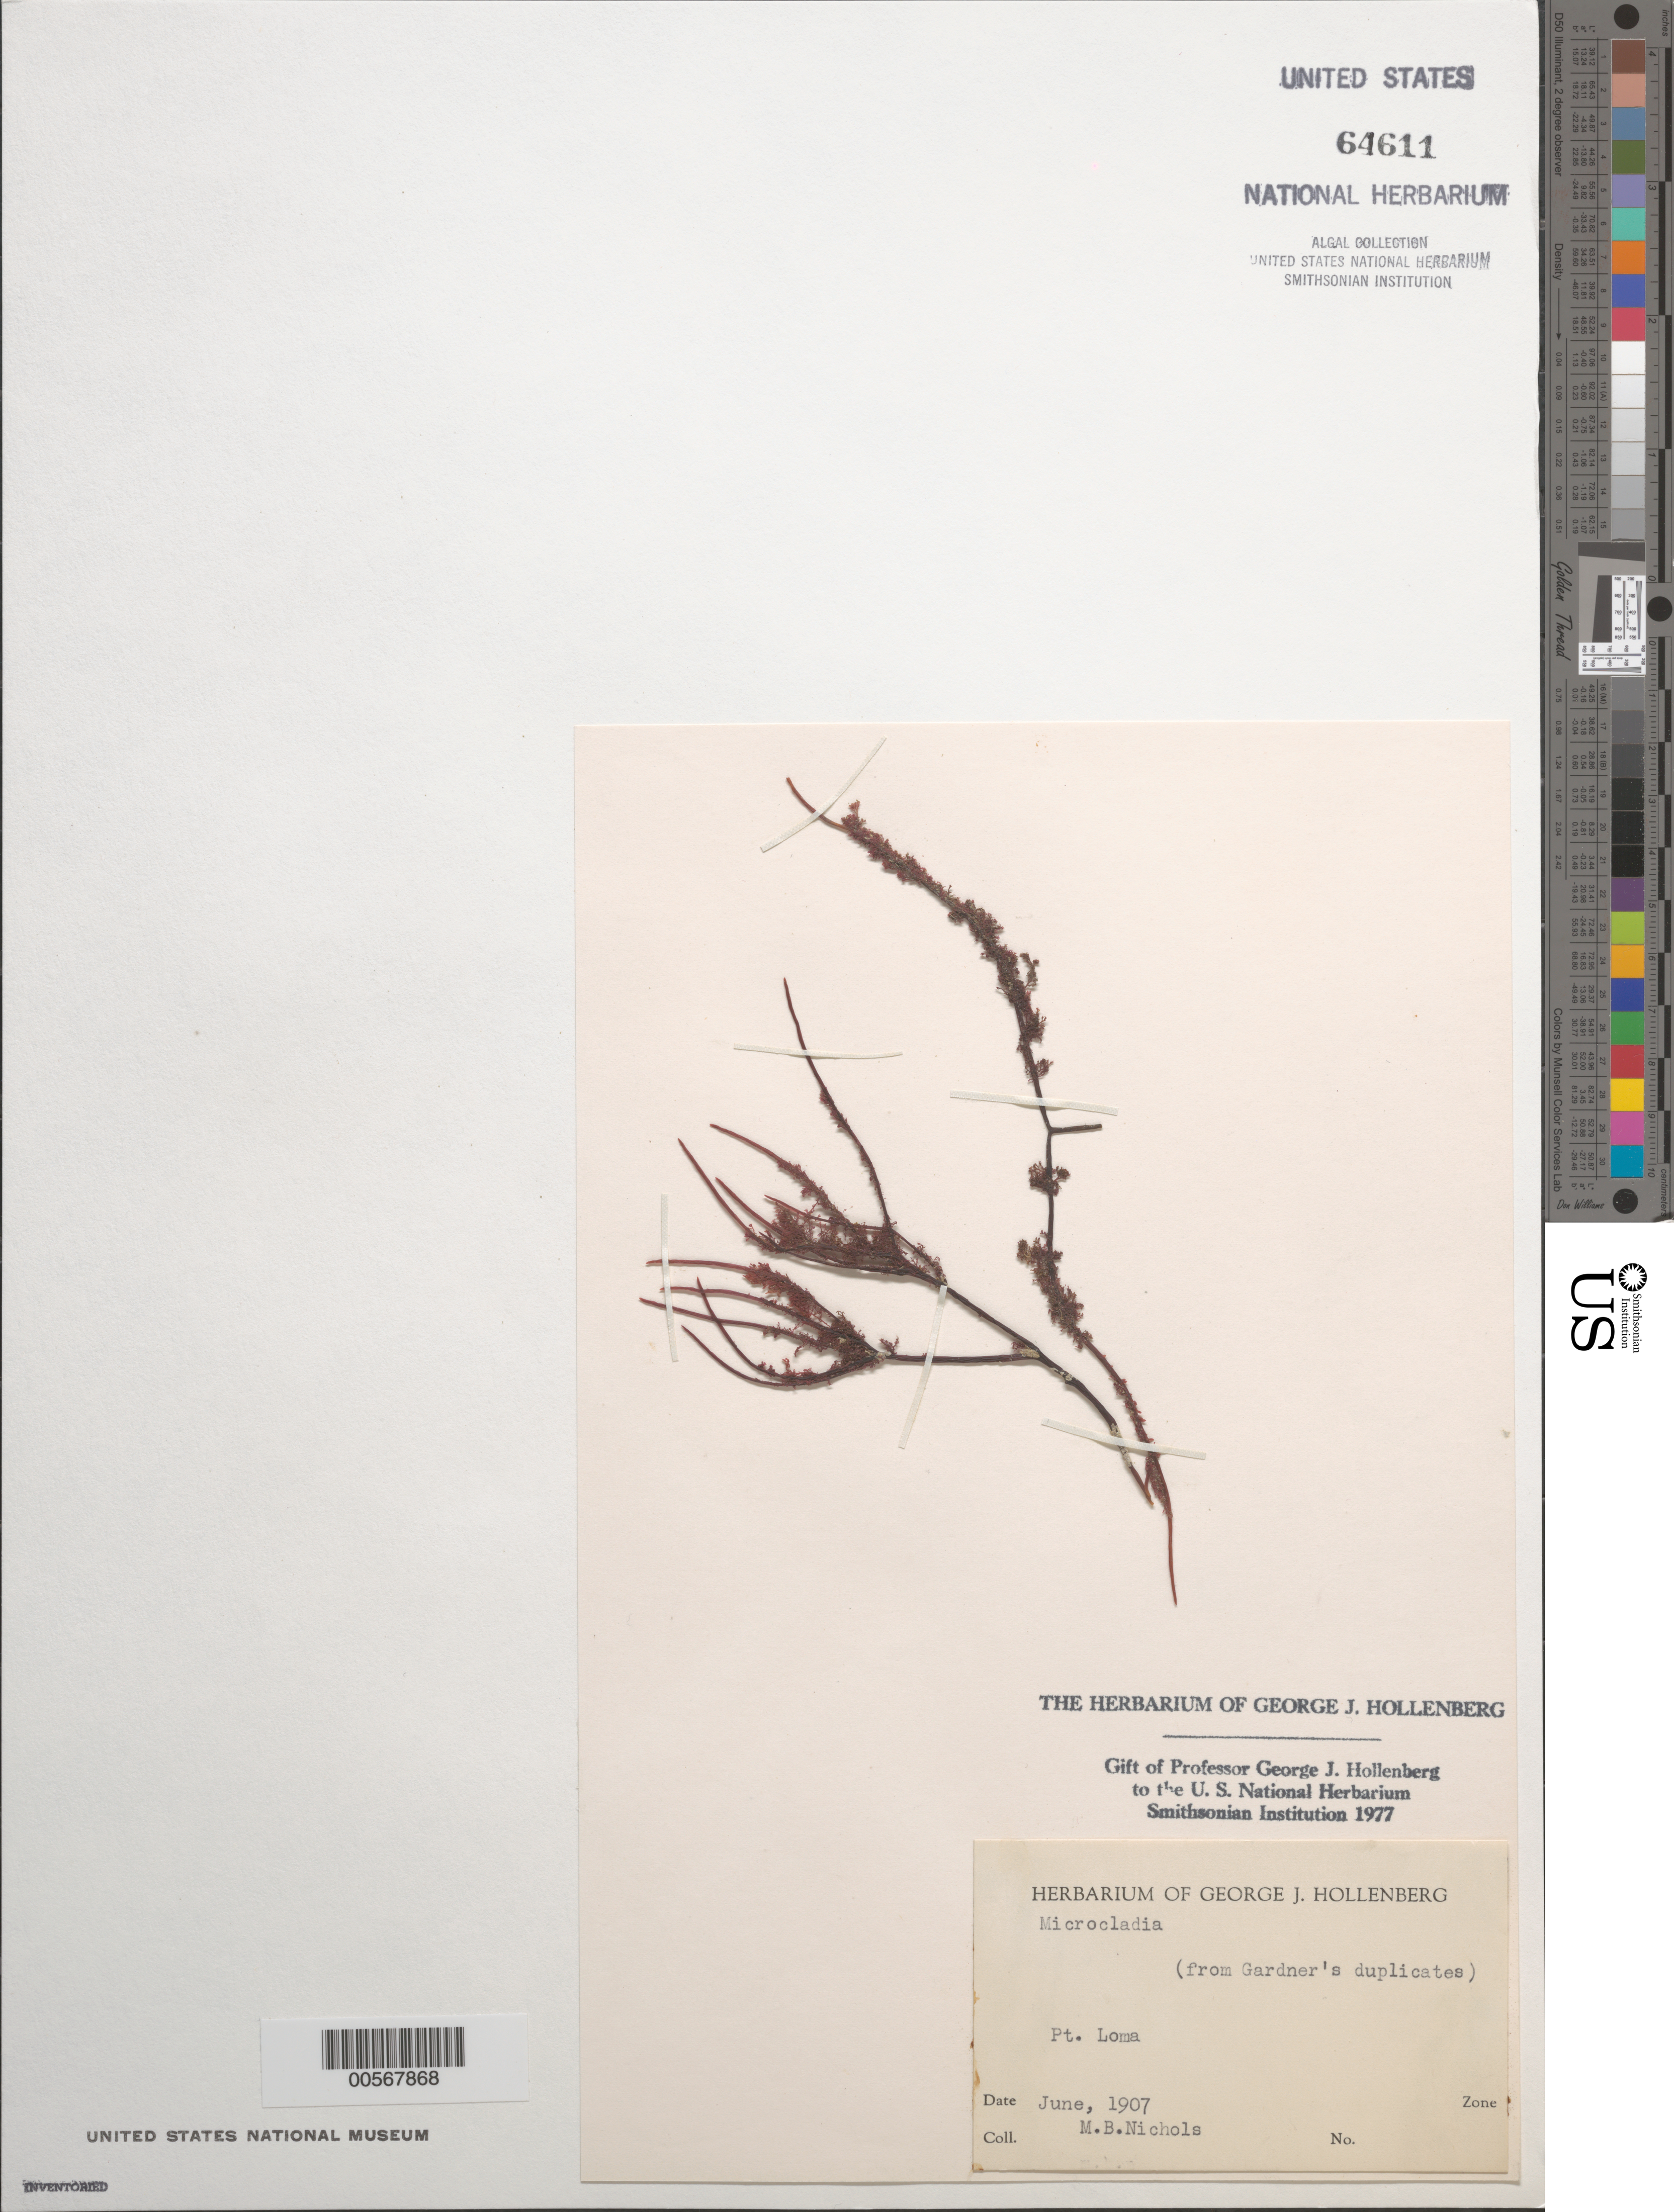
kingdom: Plantae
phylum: Rhodophyta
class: Florideophyceae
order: Ceramiales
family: Ceramiaceae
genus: Microcladia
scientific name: Microcladia sp.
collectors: M. Nichols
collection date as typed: Jun 1907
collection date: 1907-06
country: United States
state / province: California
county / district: San Diego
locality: Point Loma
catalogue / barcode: US 64611